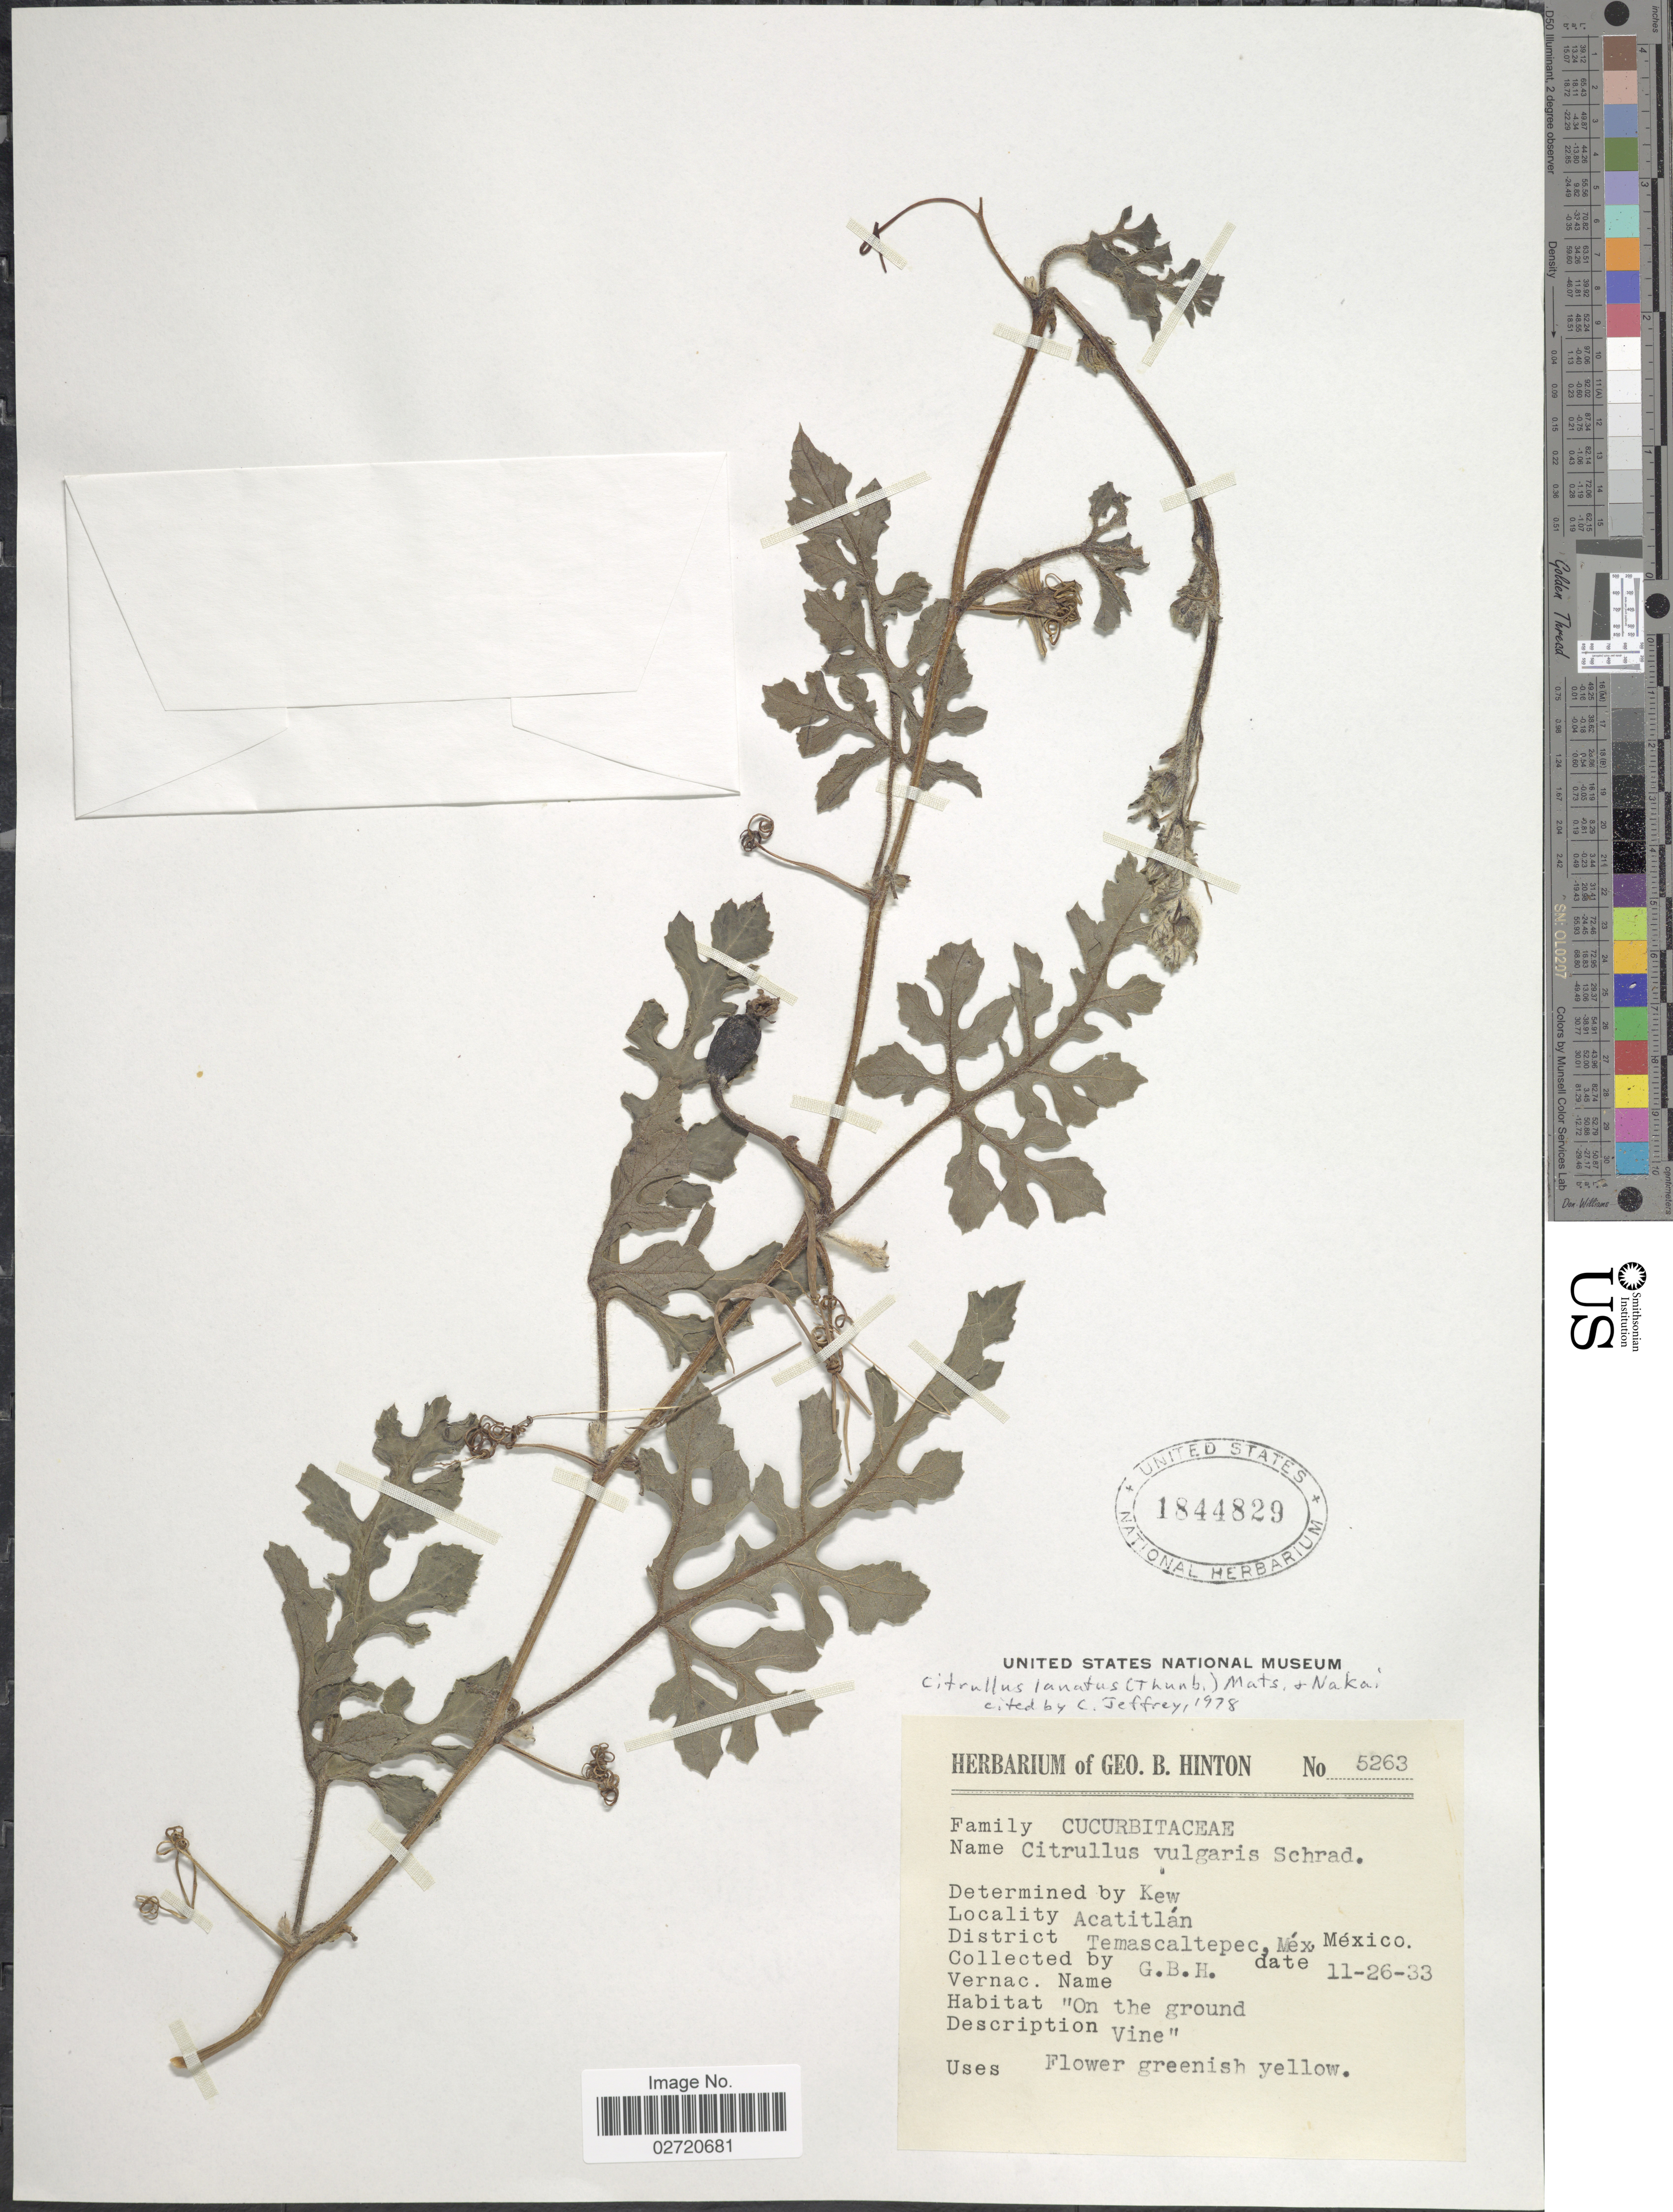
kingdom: Plantae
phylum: Tracheophyta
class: Magnoliopsida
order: Cucurbitales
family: Cucurbitaceae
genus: Citrullus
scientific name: Citrullus lanatus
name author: (Thunb.) Matsum. & Nakai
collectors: G. B. Hinton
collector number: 5263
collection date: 1933-11-26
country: Mexico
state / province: México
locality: Acatitlan, District Temascaltepec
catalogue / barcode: US 1844829